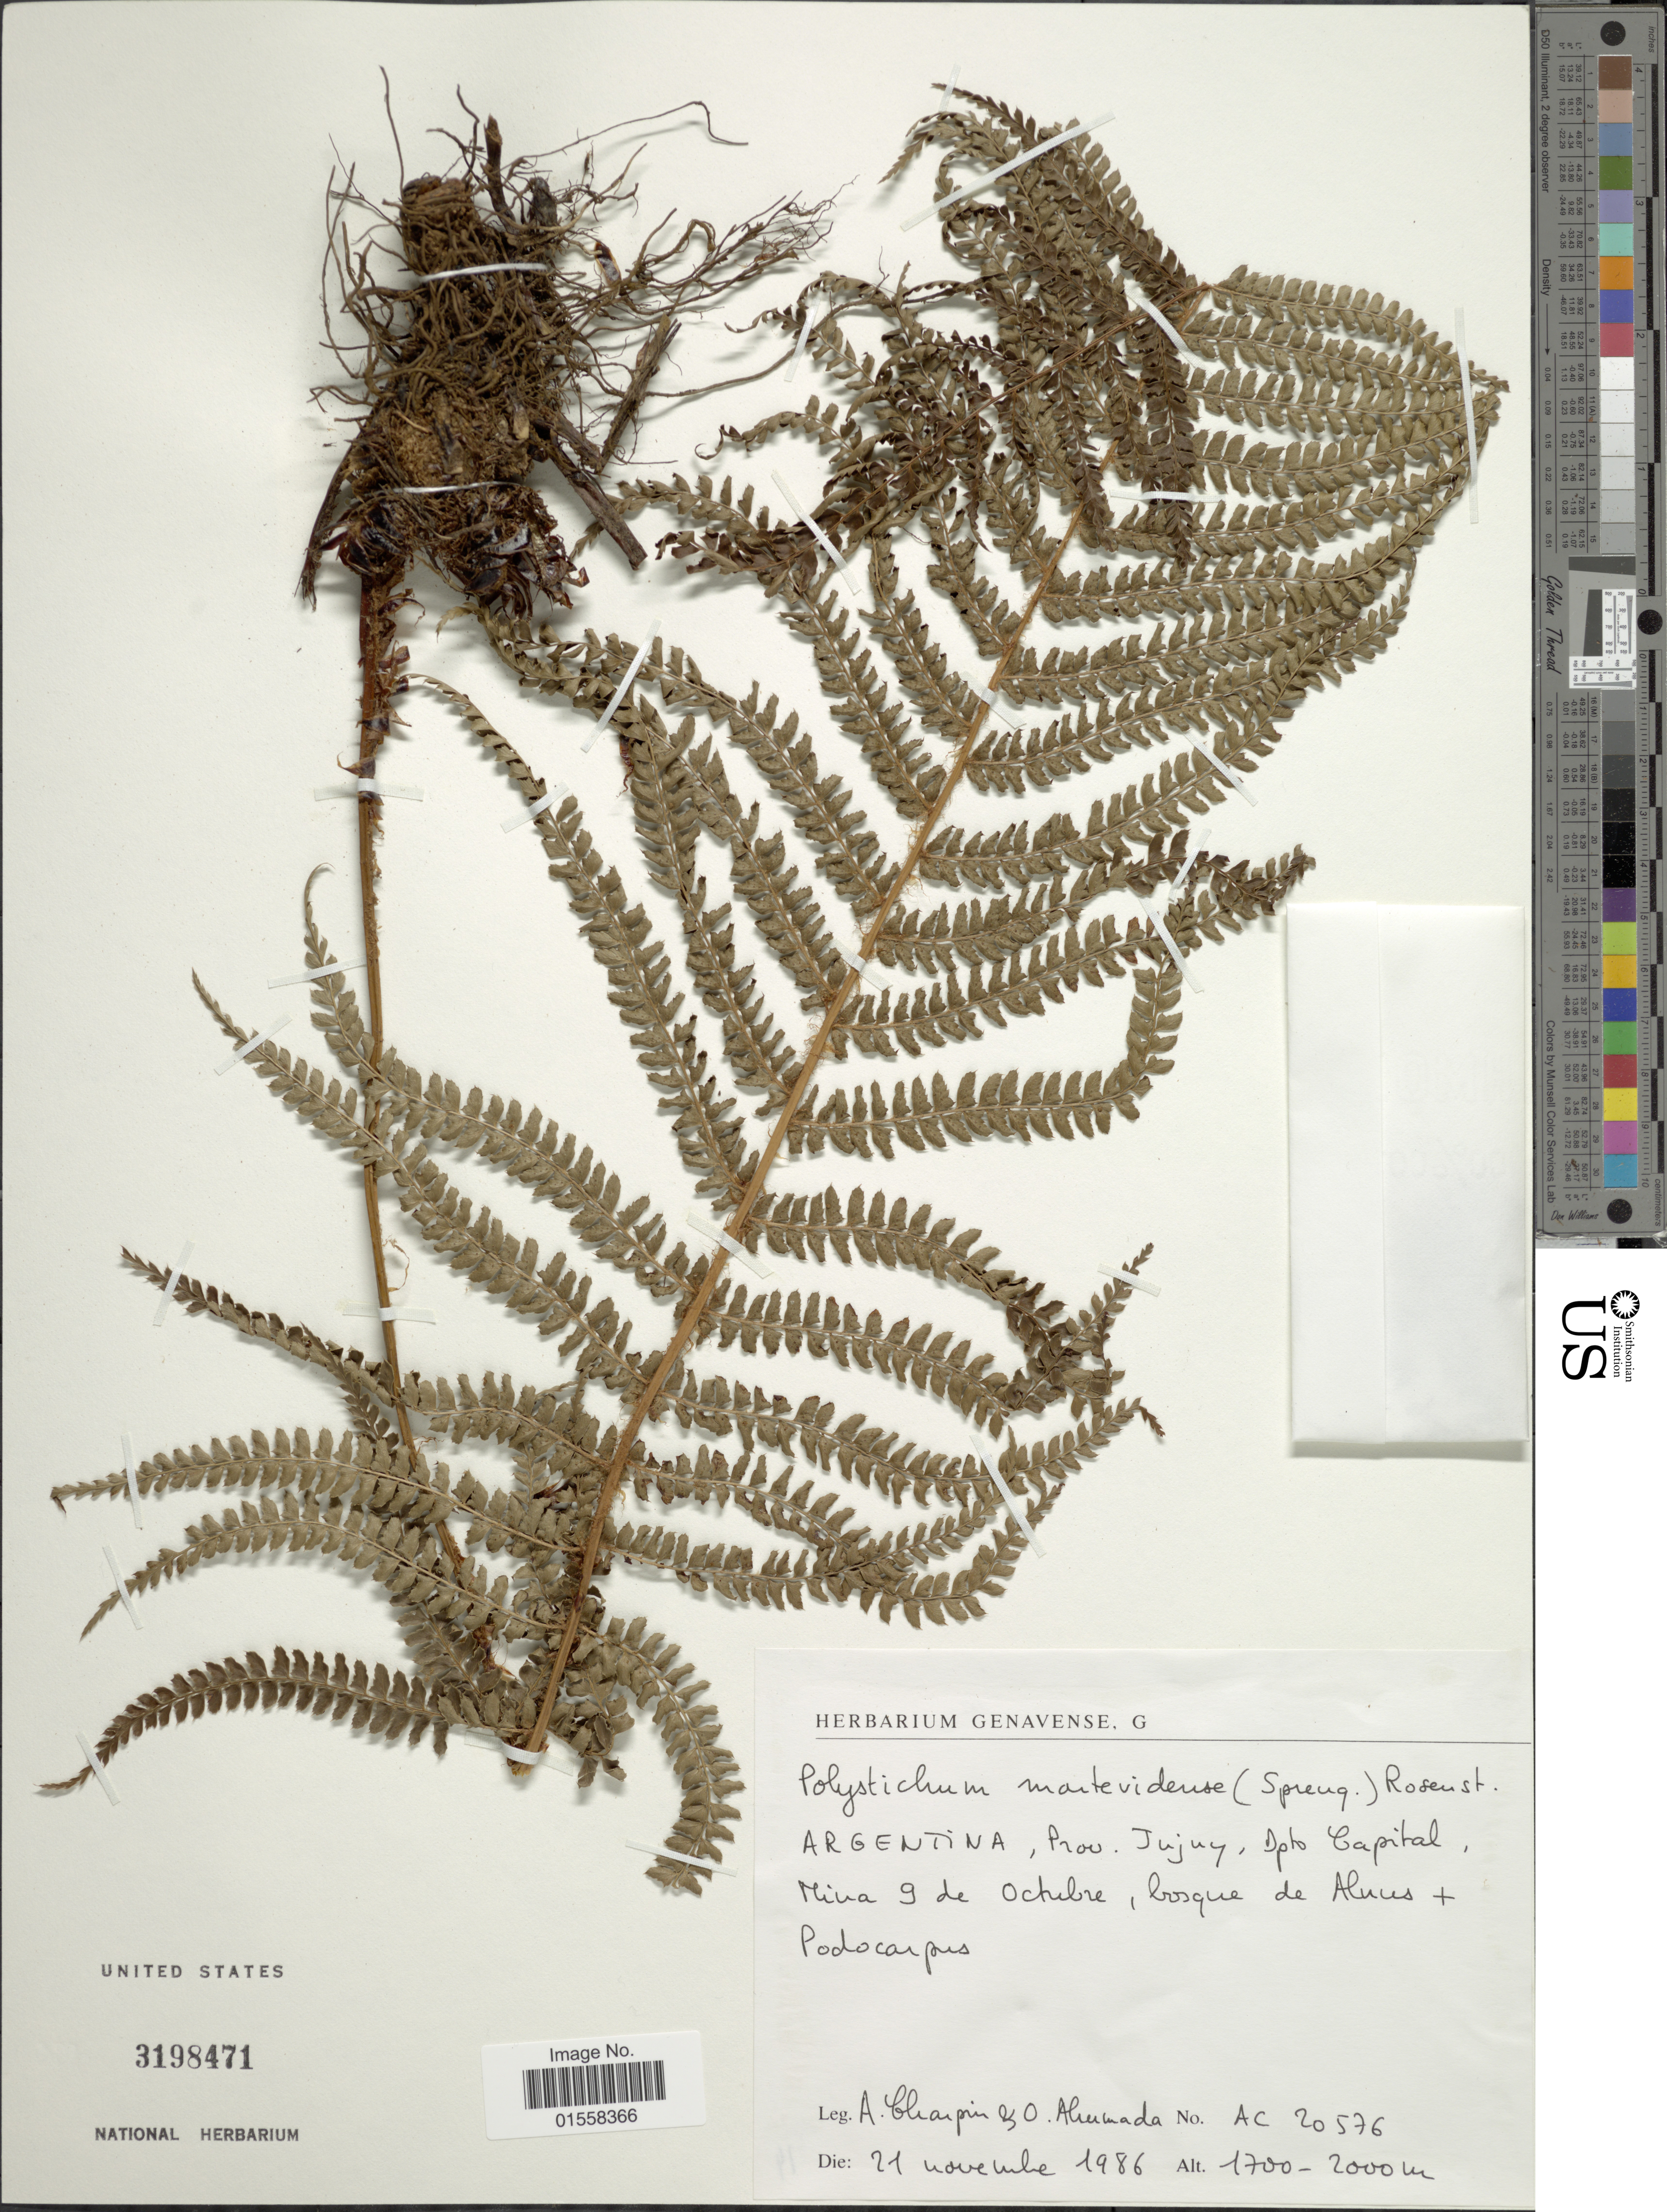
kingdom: Plantae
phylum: Tracheophyta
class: Polypodiopsida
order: Polypodiales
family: Dryopteridaceae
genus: Polystichum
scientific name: Polystichum montevidense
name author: (Spreng.) Rosenst.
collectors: A. Charpin & O. Ahumada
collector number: AC20576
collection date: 1986-11-21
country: Argentina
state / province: Jujuy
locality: Argentina, Prov. Jujuy, Dpto Capital Mina 9 de Ocubre.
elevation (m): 1700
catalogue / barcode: US 3198471